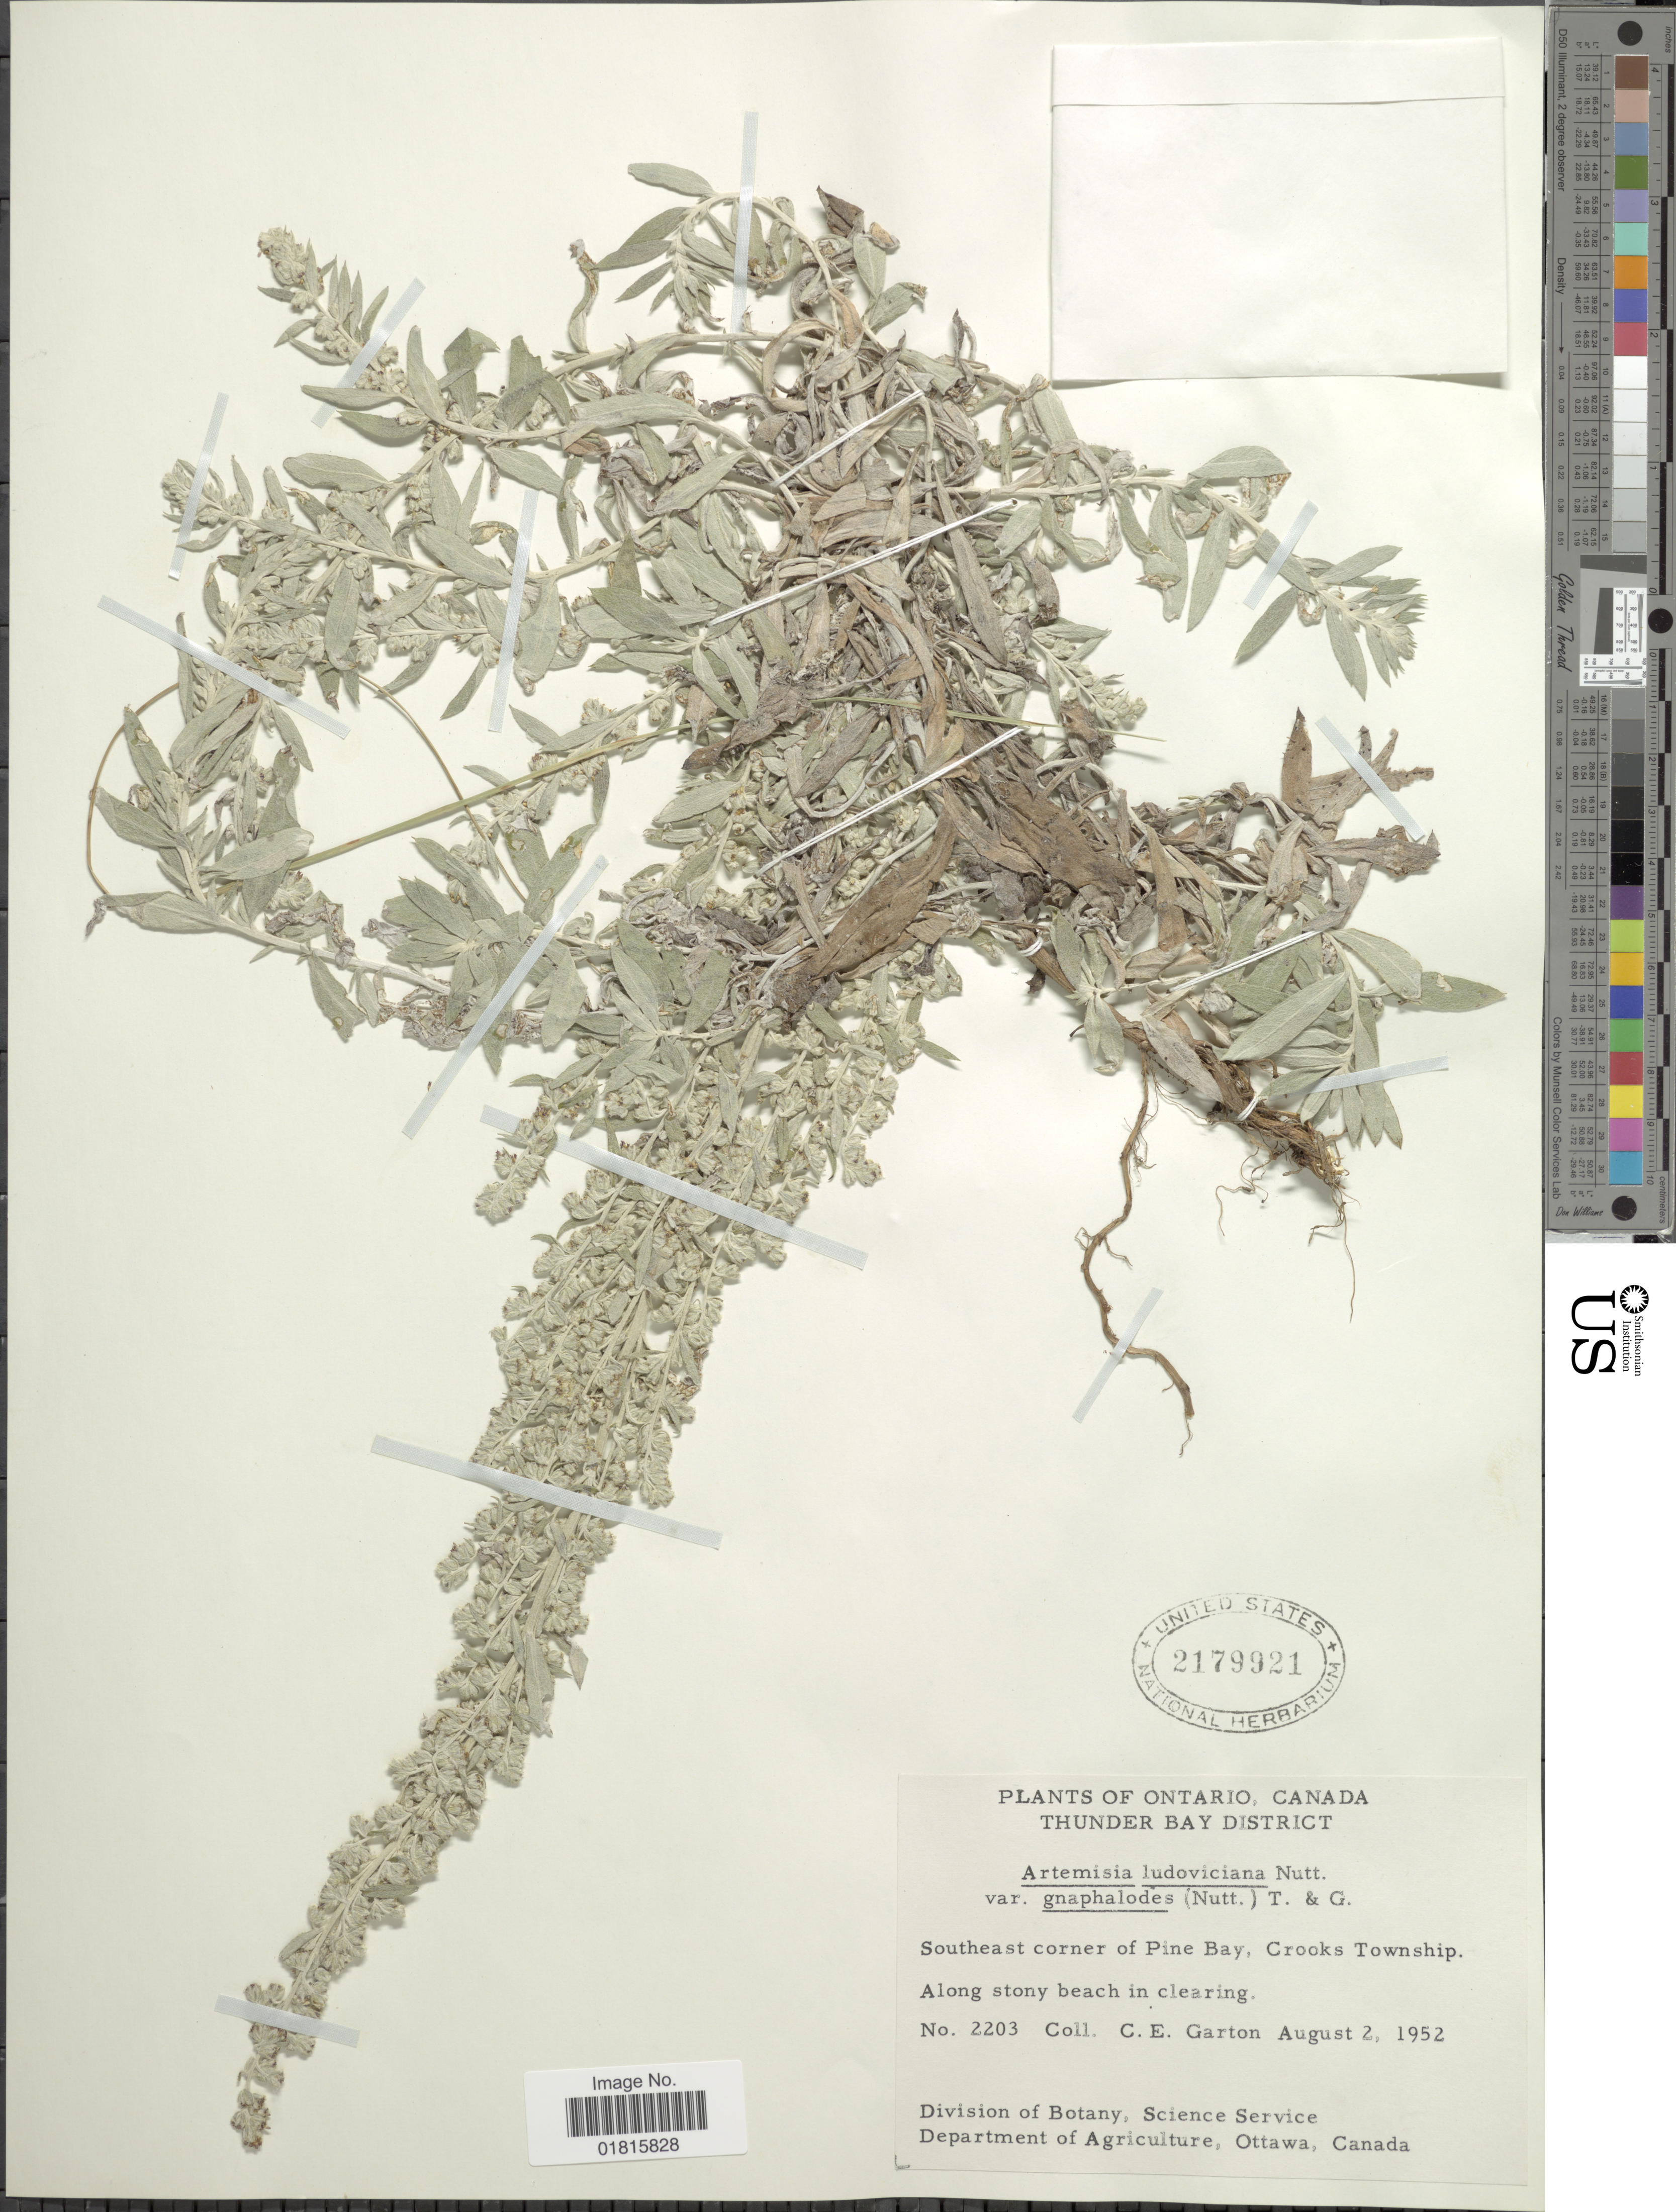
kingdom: Plantae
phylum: Tracheophyta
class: Magnoliopsida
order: Asterales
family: Asteraceae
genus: Artemisia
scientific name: Artemisia gnaphaloides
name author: Nutt.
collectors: C. E. Garton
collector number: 2203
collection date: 1952-08-02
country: Canada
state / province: Ontario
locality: Thunder Bay District, Southeast corner of Pine Bay, Crooks Township, Along stony beach in clearing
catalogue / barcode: US 2179921